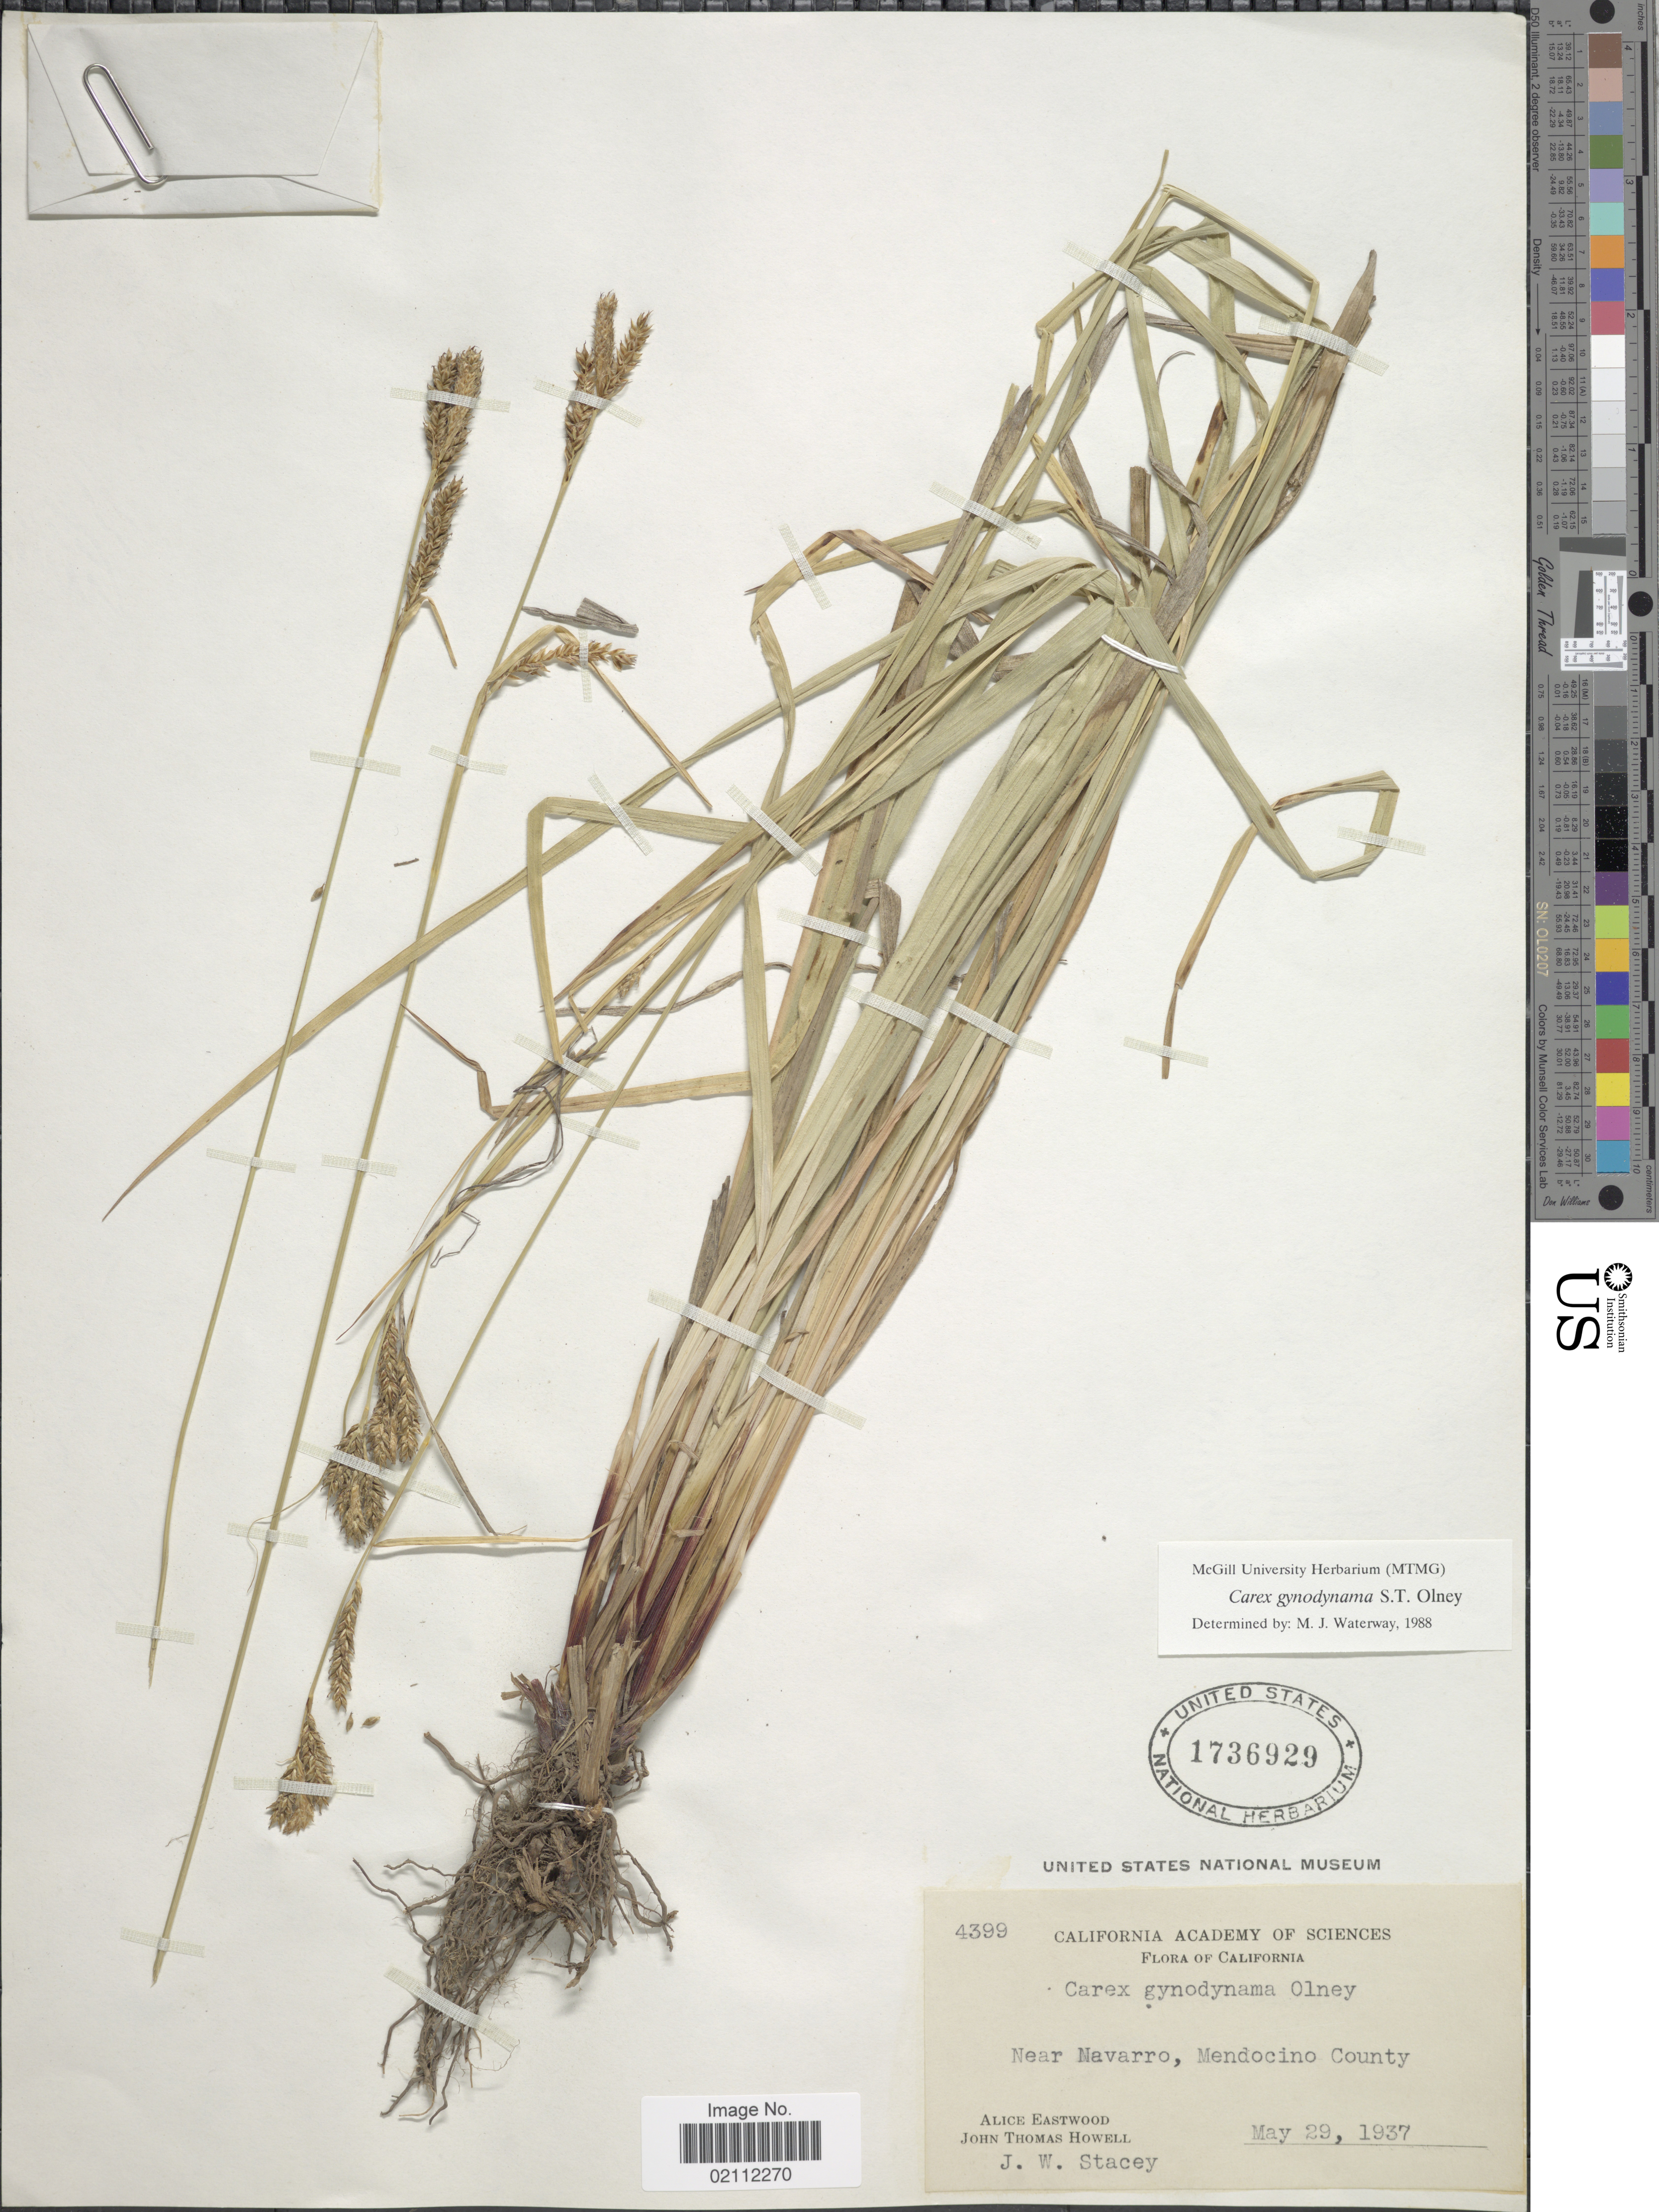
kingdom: Plantae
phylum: Tracheophyta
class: Liliopsida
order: Poales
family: Cyperaceae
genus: Carex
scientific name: Carex gynodynama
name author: Olney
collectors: A. Eastwood, J. T. Howell & J. W. Stacey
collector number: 4399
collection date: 1937-05-29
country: United States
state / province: California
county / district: Mendocino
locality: Near Navarro, Mendocino County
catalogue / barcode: US 1736929